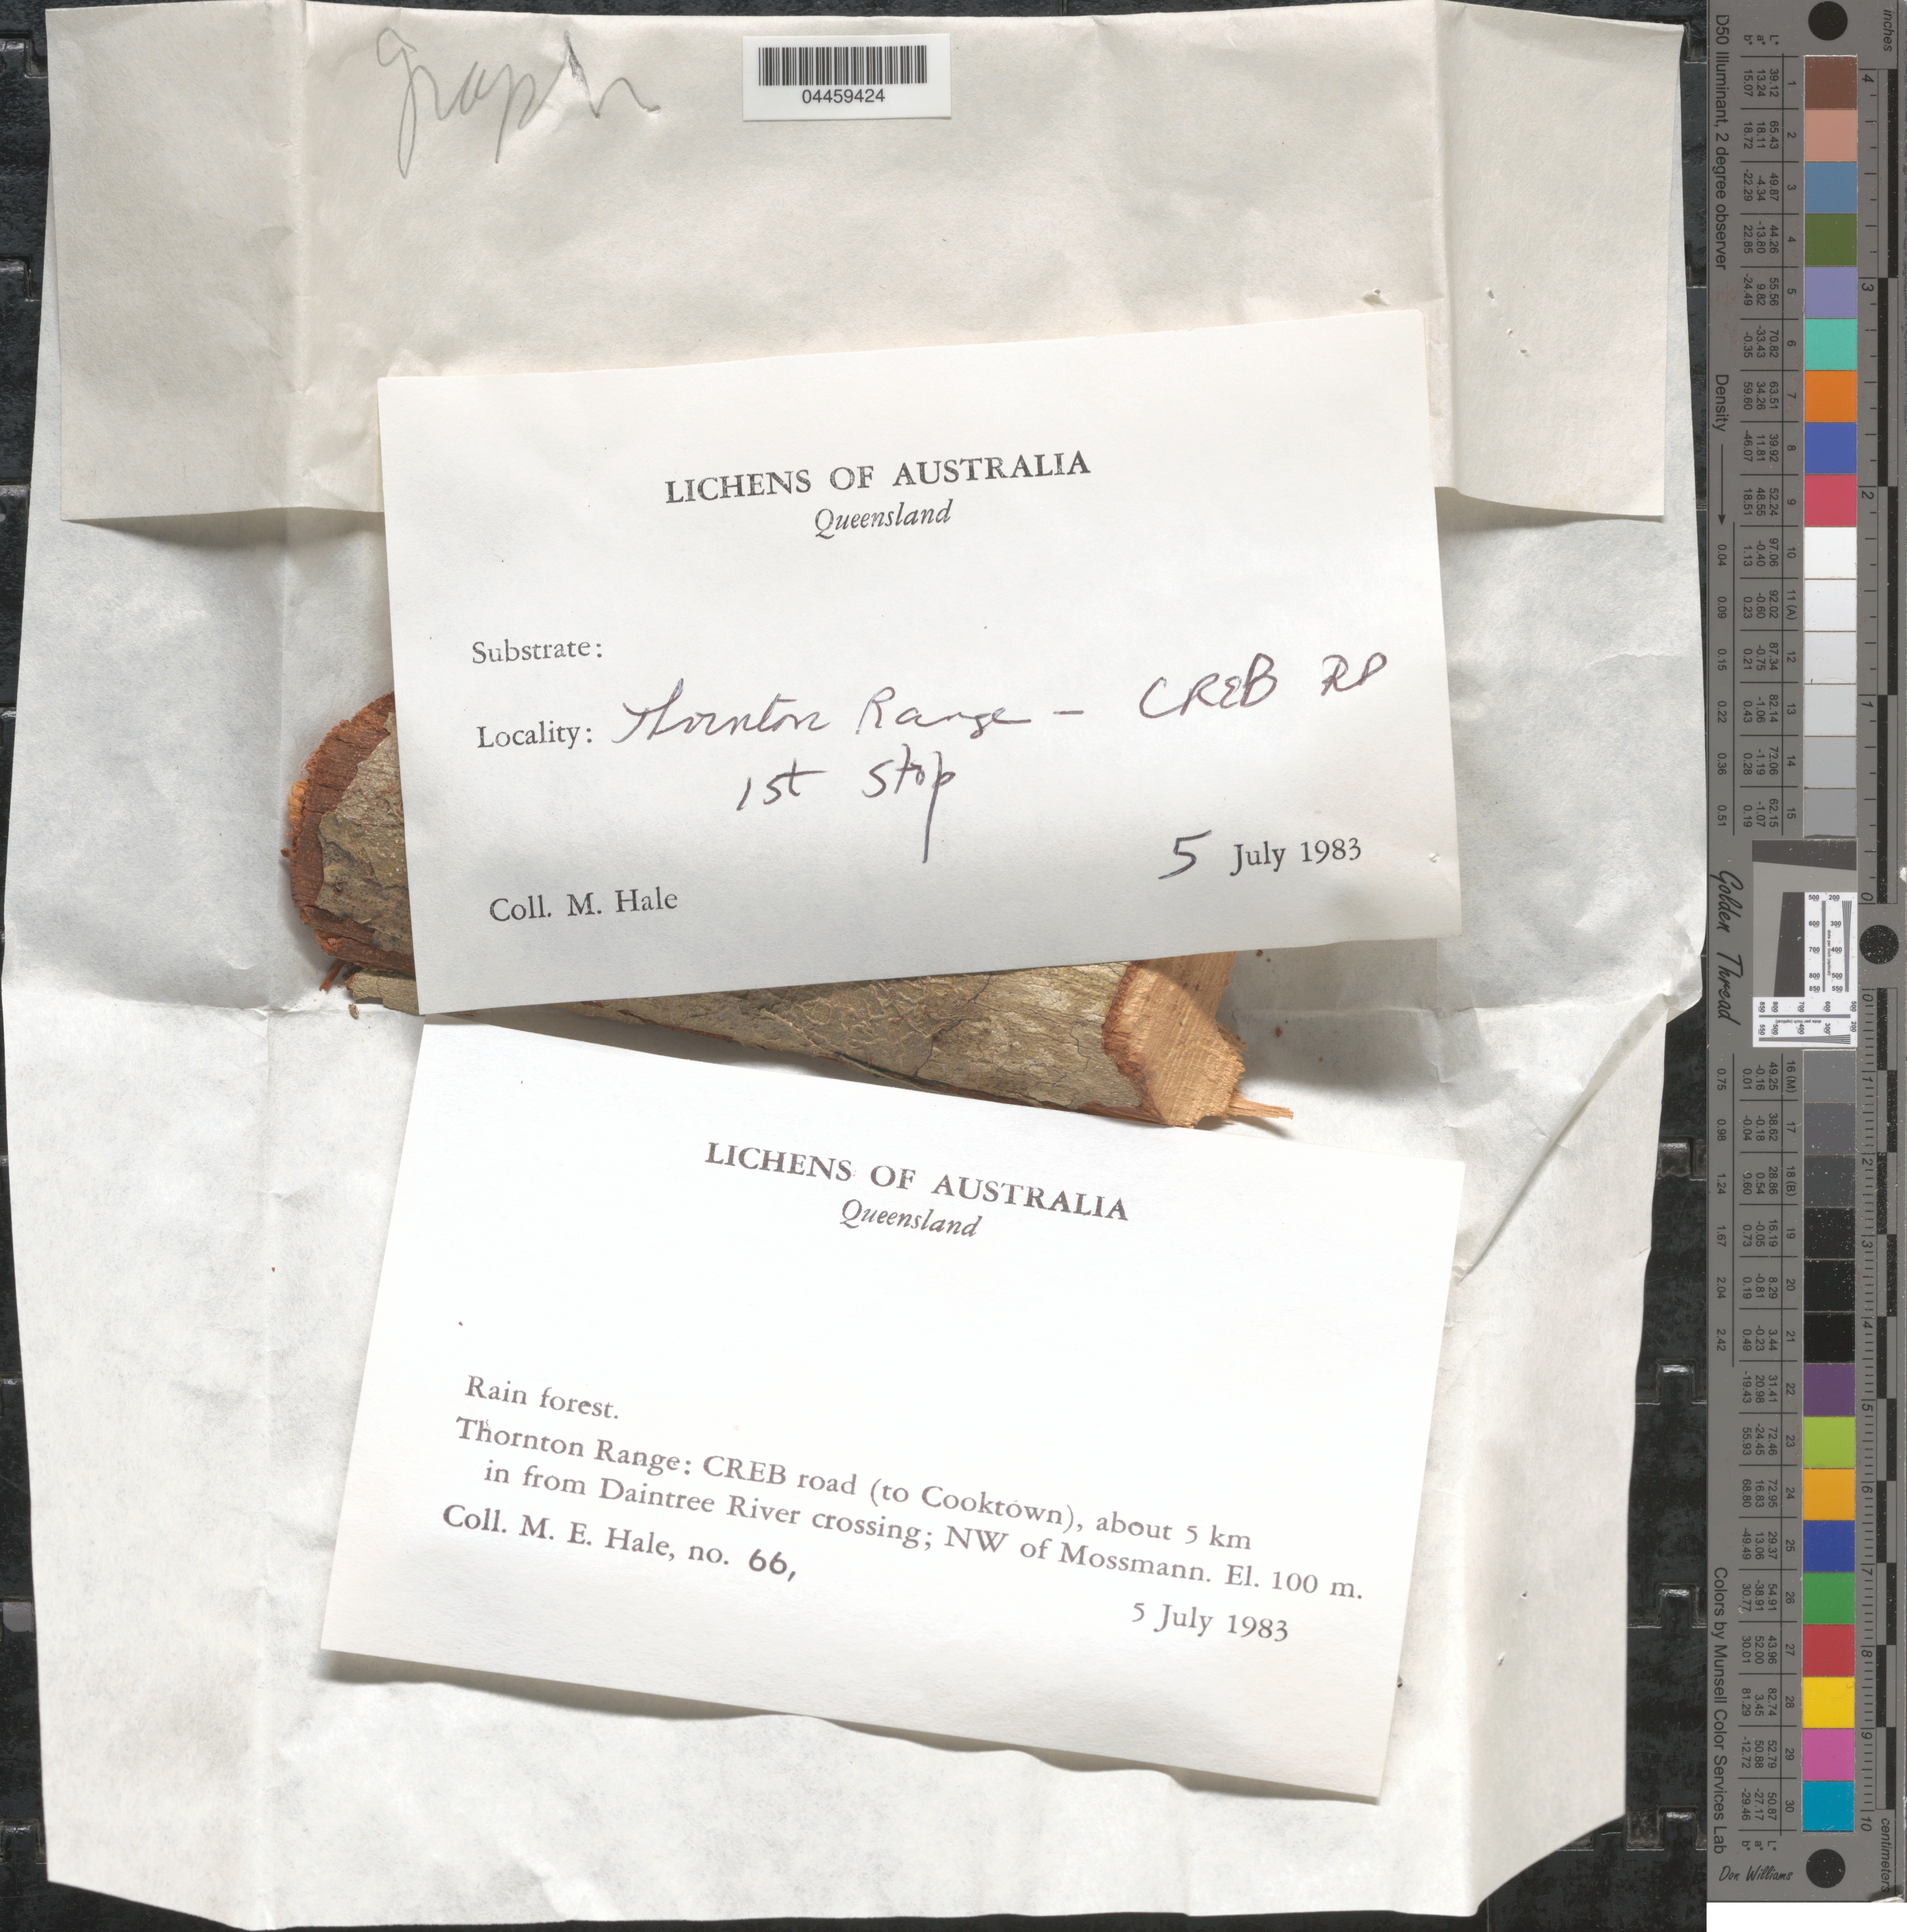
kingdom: Fungi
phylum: Ascomycota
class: Lecanoromycetes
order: Ostropales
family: Graphidaceae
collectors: M. Hale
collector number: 66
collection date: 1983-07-05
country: Australia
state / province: Queensland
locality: Thornton Range: CREB road (to Cooktown), about 5 km in from Daintree River crossing; NW of Mossmann.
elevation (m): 100